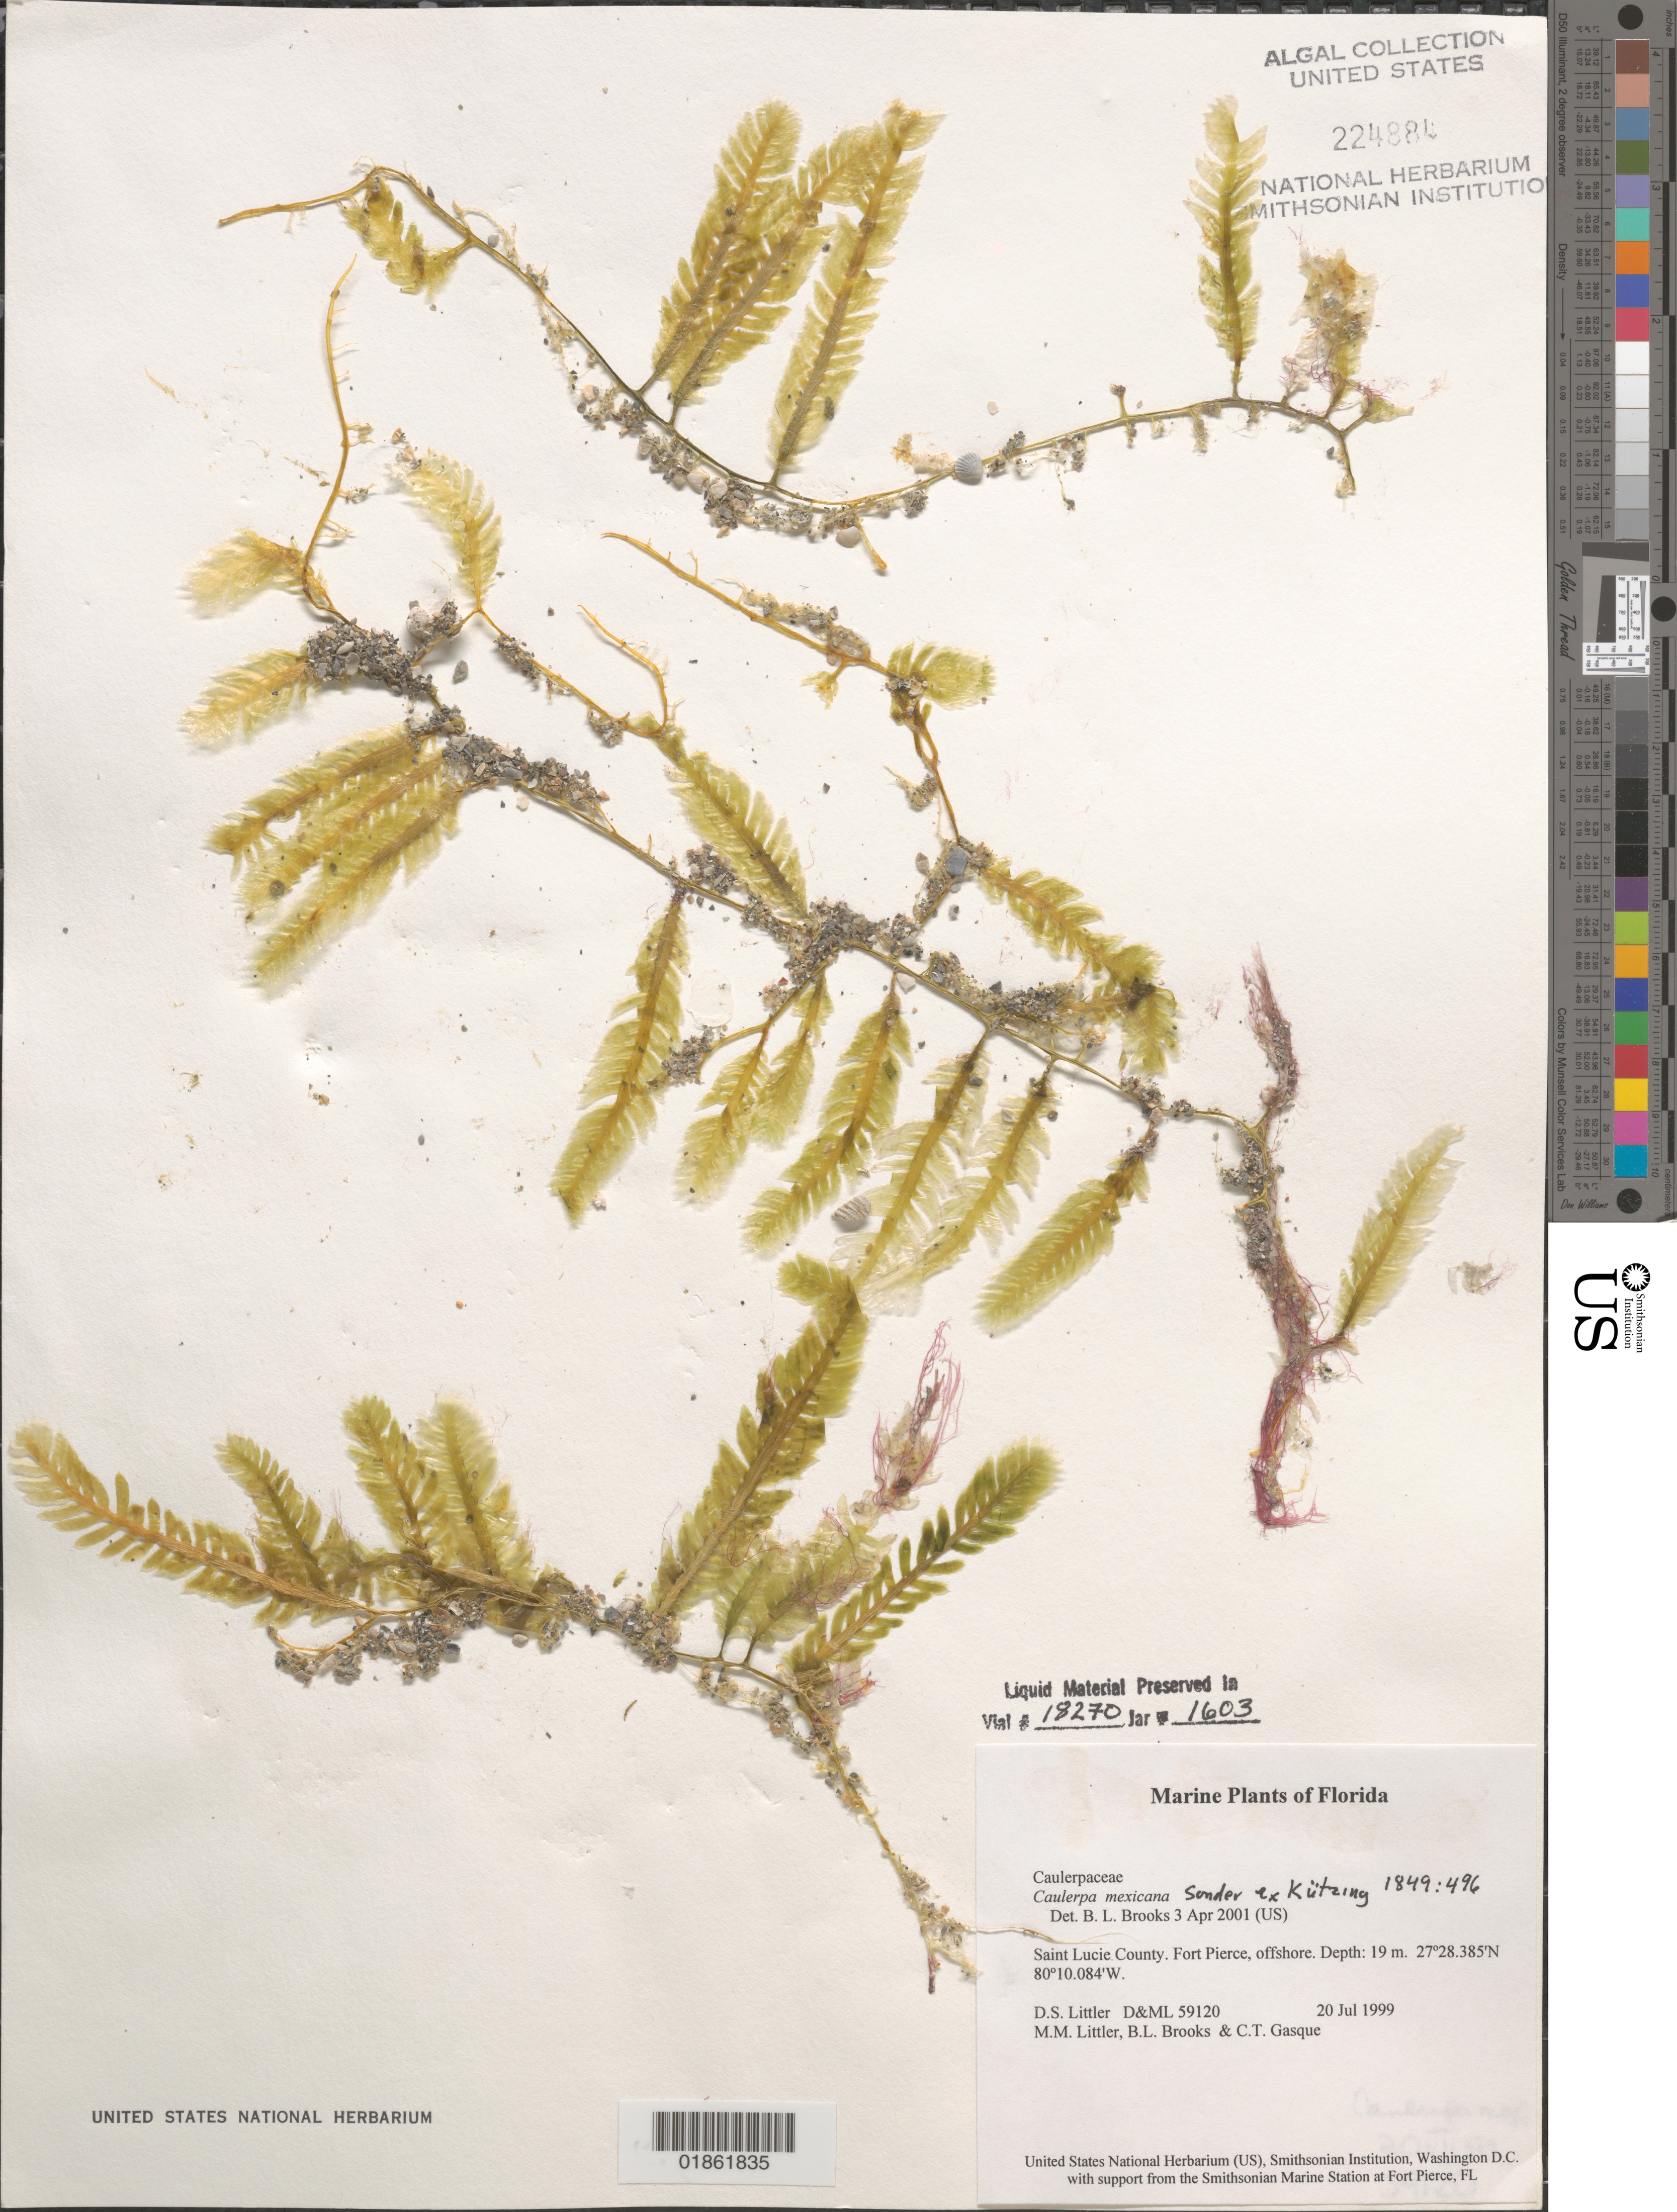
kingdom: Plantae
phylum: Chlorophyta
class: Ulvophyceae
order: Bryopsidales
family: Caulerpaceae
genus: Caulerpa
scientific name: Caulerpa mexicana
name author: Sond. ex Kütz.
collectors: D. S. Littler, M. M. Littler & C. Gasque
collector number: D&ML 59120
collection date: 1999-07-20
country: United States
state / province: Florida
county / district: Saint Lucie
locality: Fort Pierce.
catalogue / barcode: US 224884